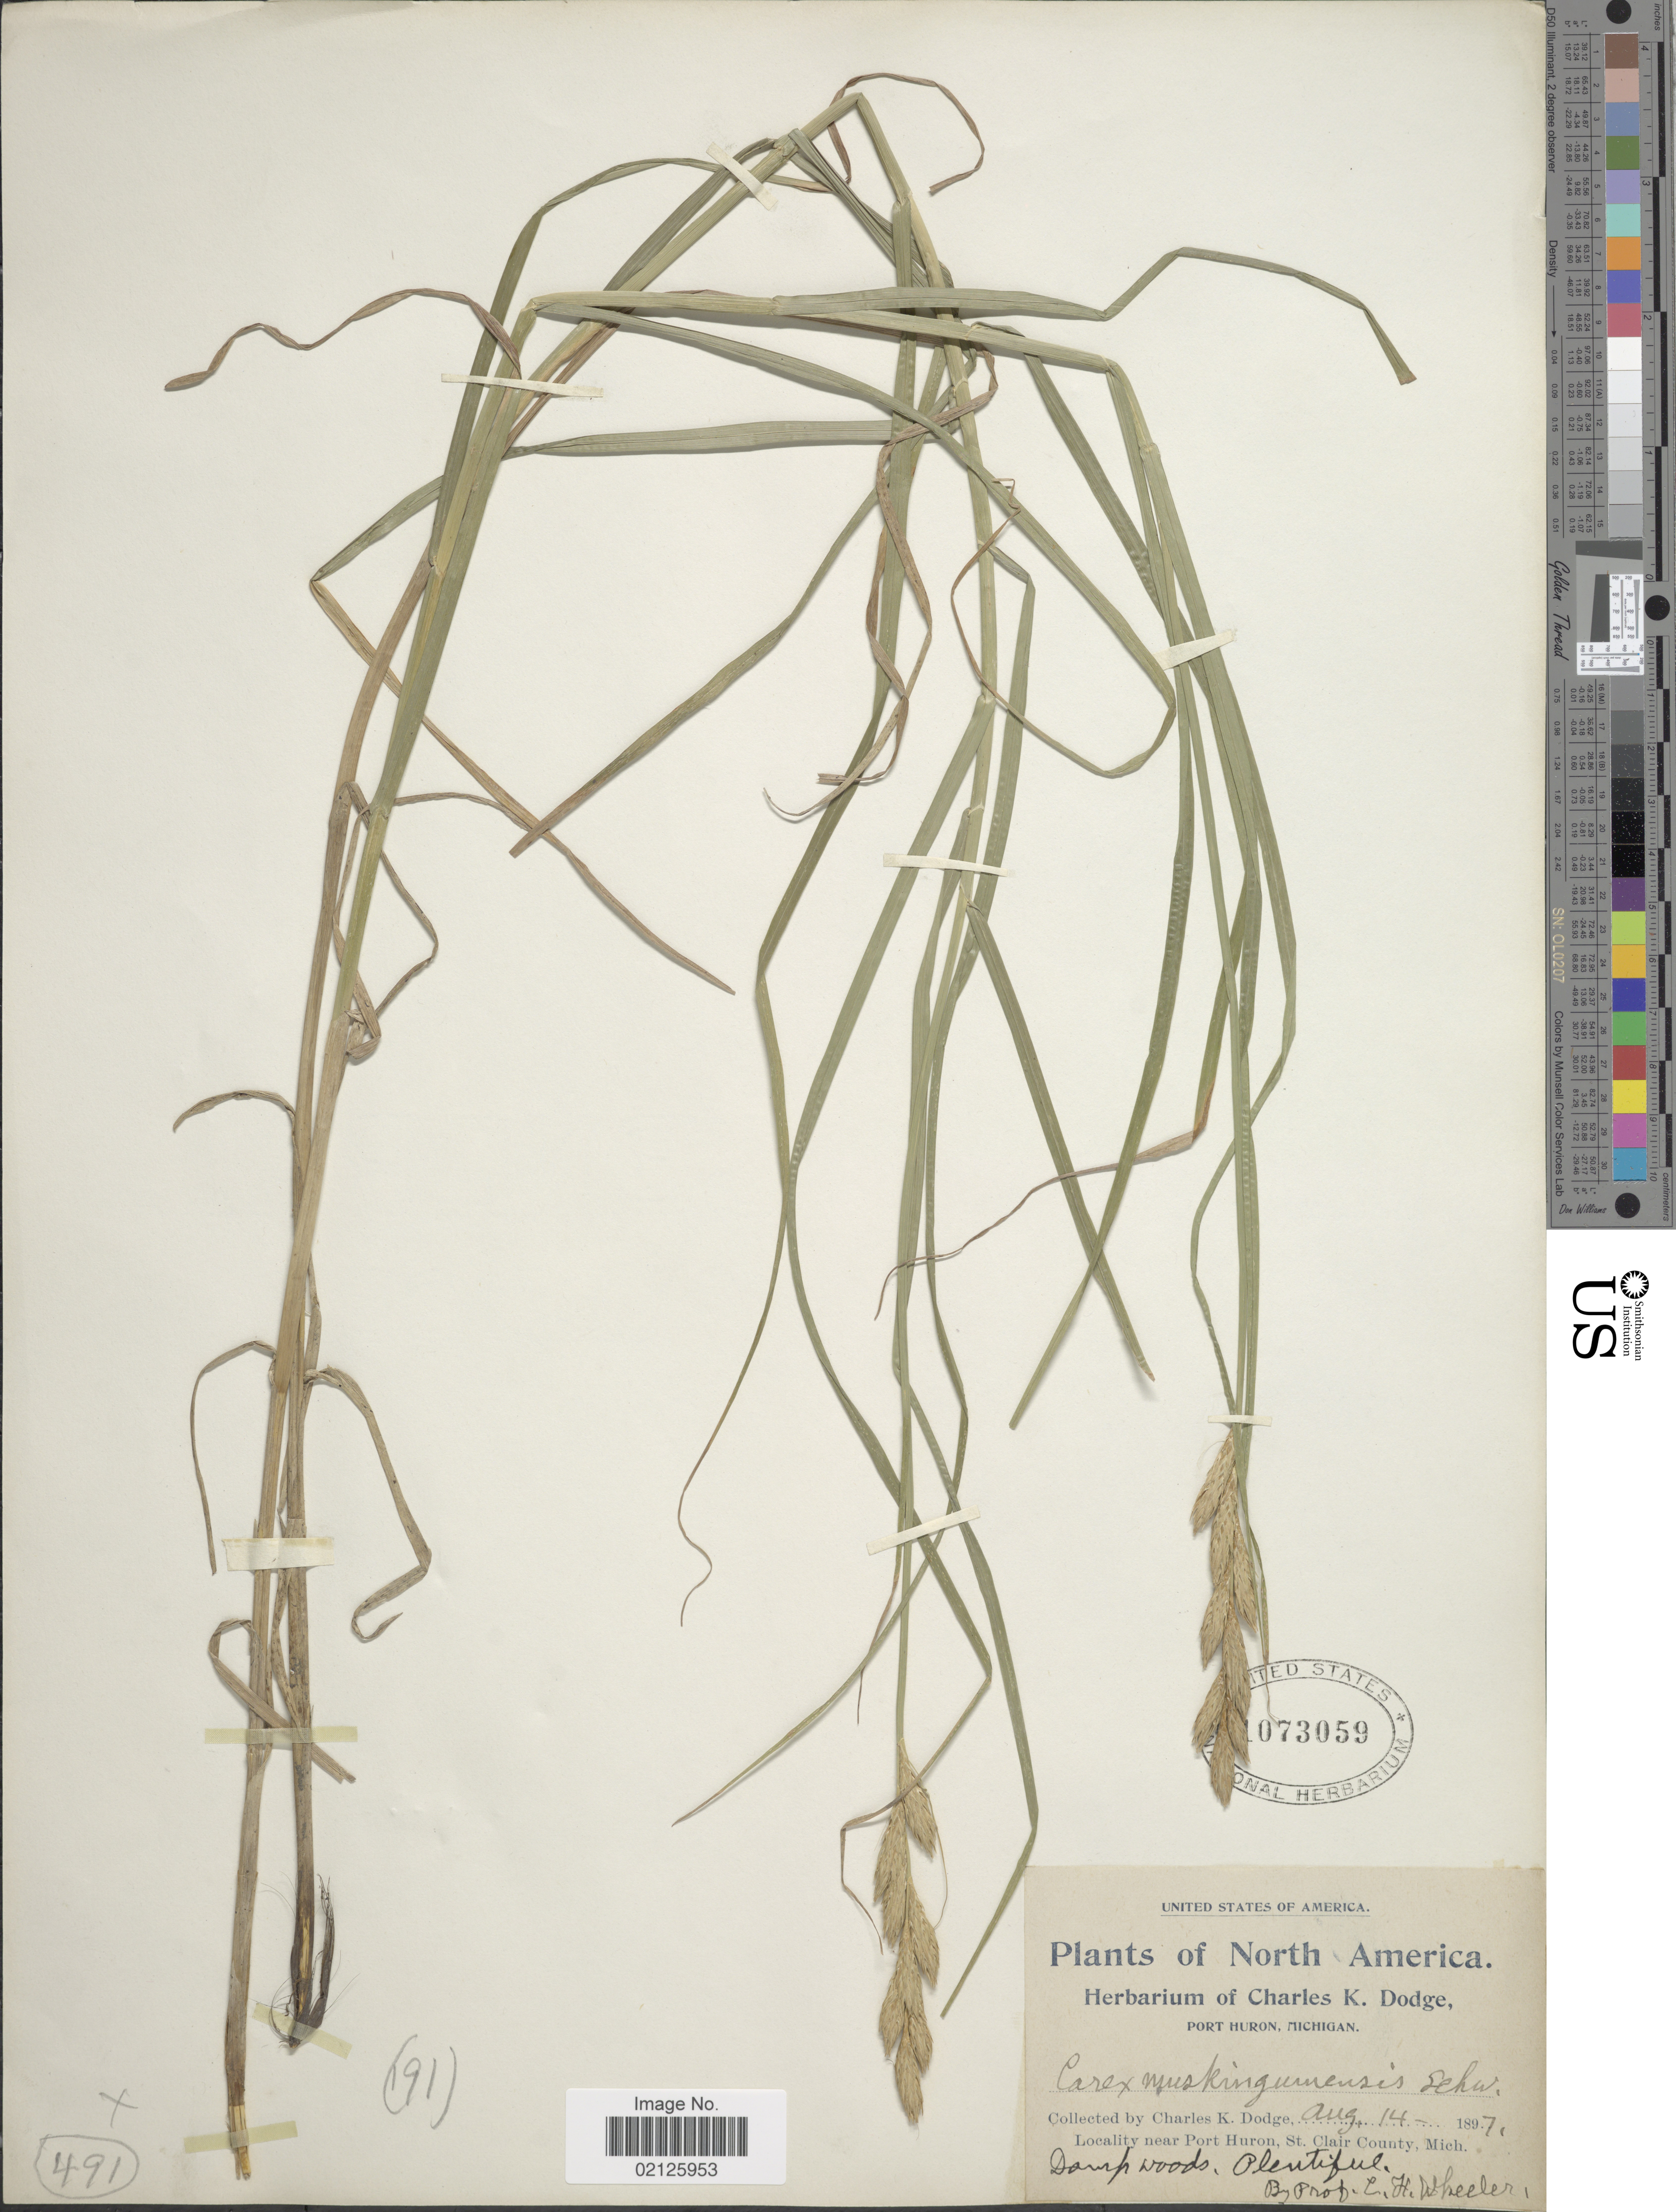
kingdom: Plantae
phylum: Tracheophyta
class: Liliopsida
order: Poales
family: Cyperaceae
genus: Carex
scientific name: Carex muskingumensis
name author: Schwein.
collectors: C. K. Dodge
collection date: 1997-08-14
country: United States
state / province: Michigan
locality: Near Port Huron, St Clair County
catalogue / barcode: US 1073059